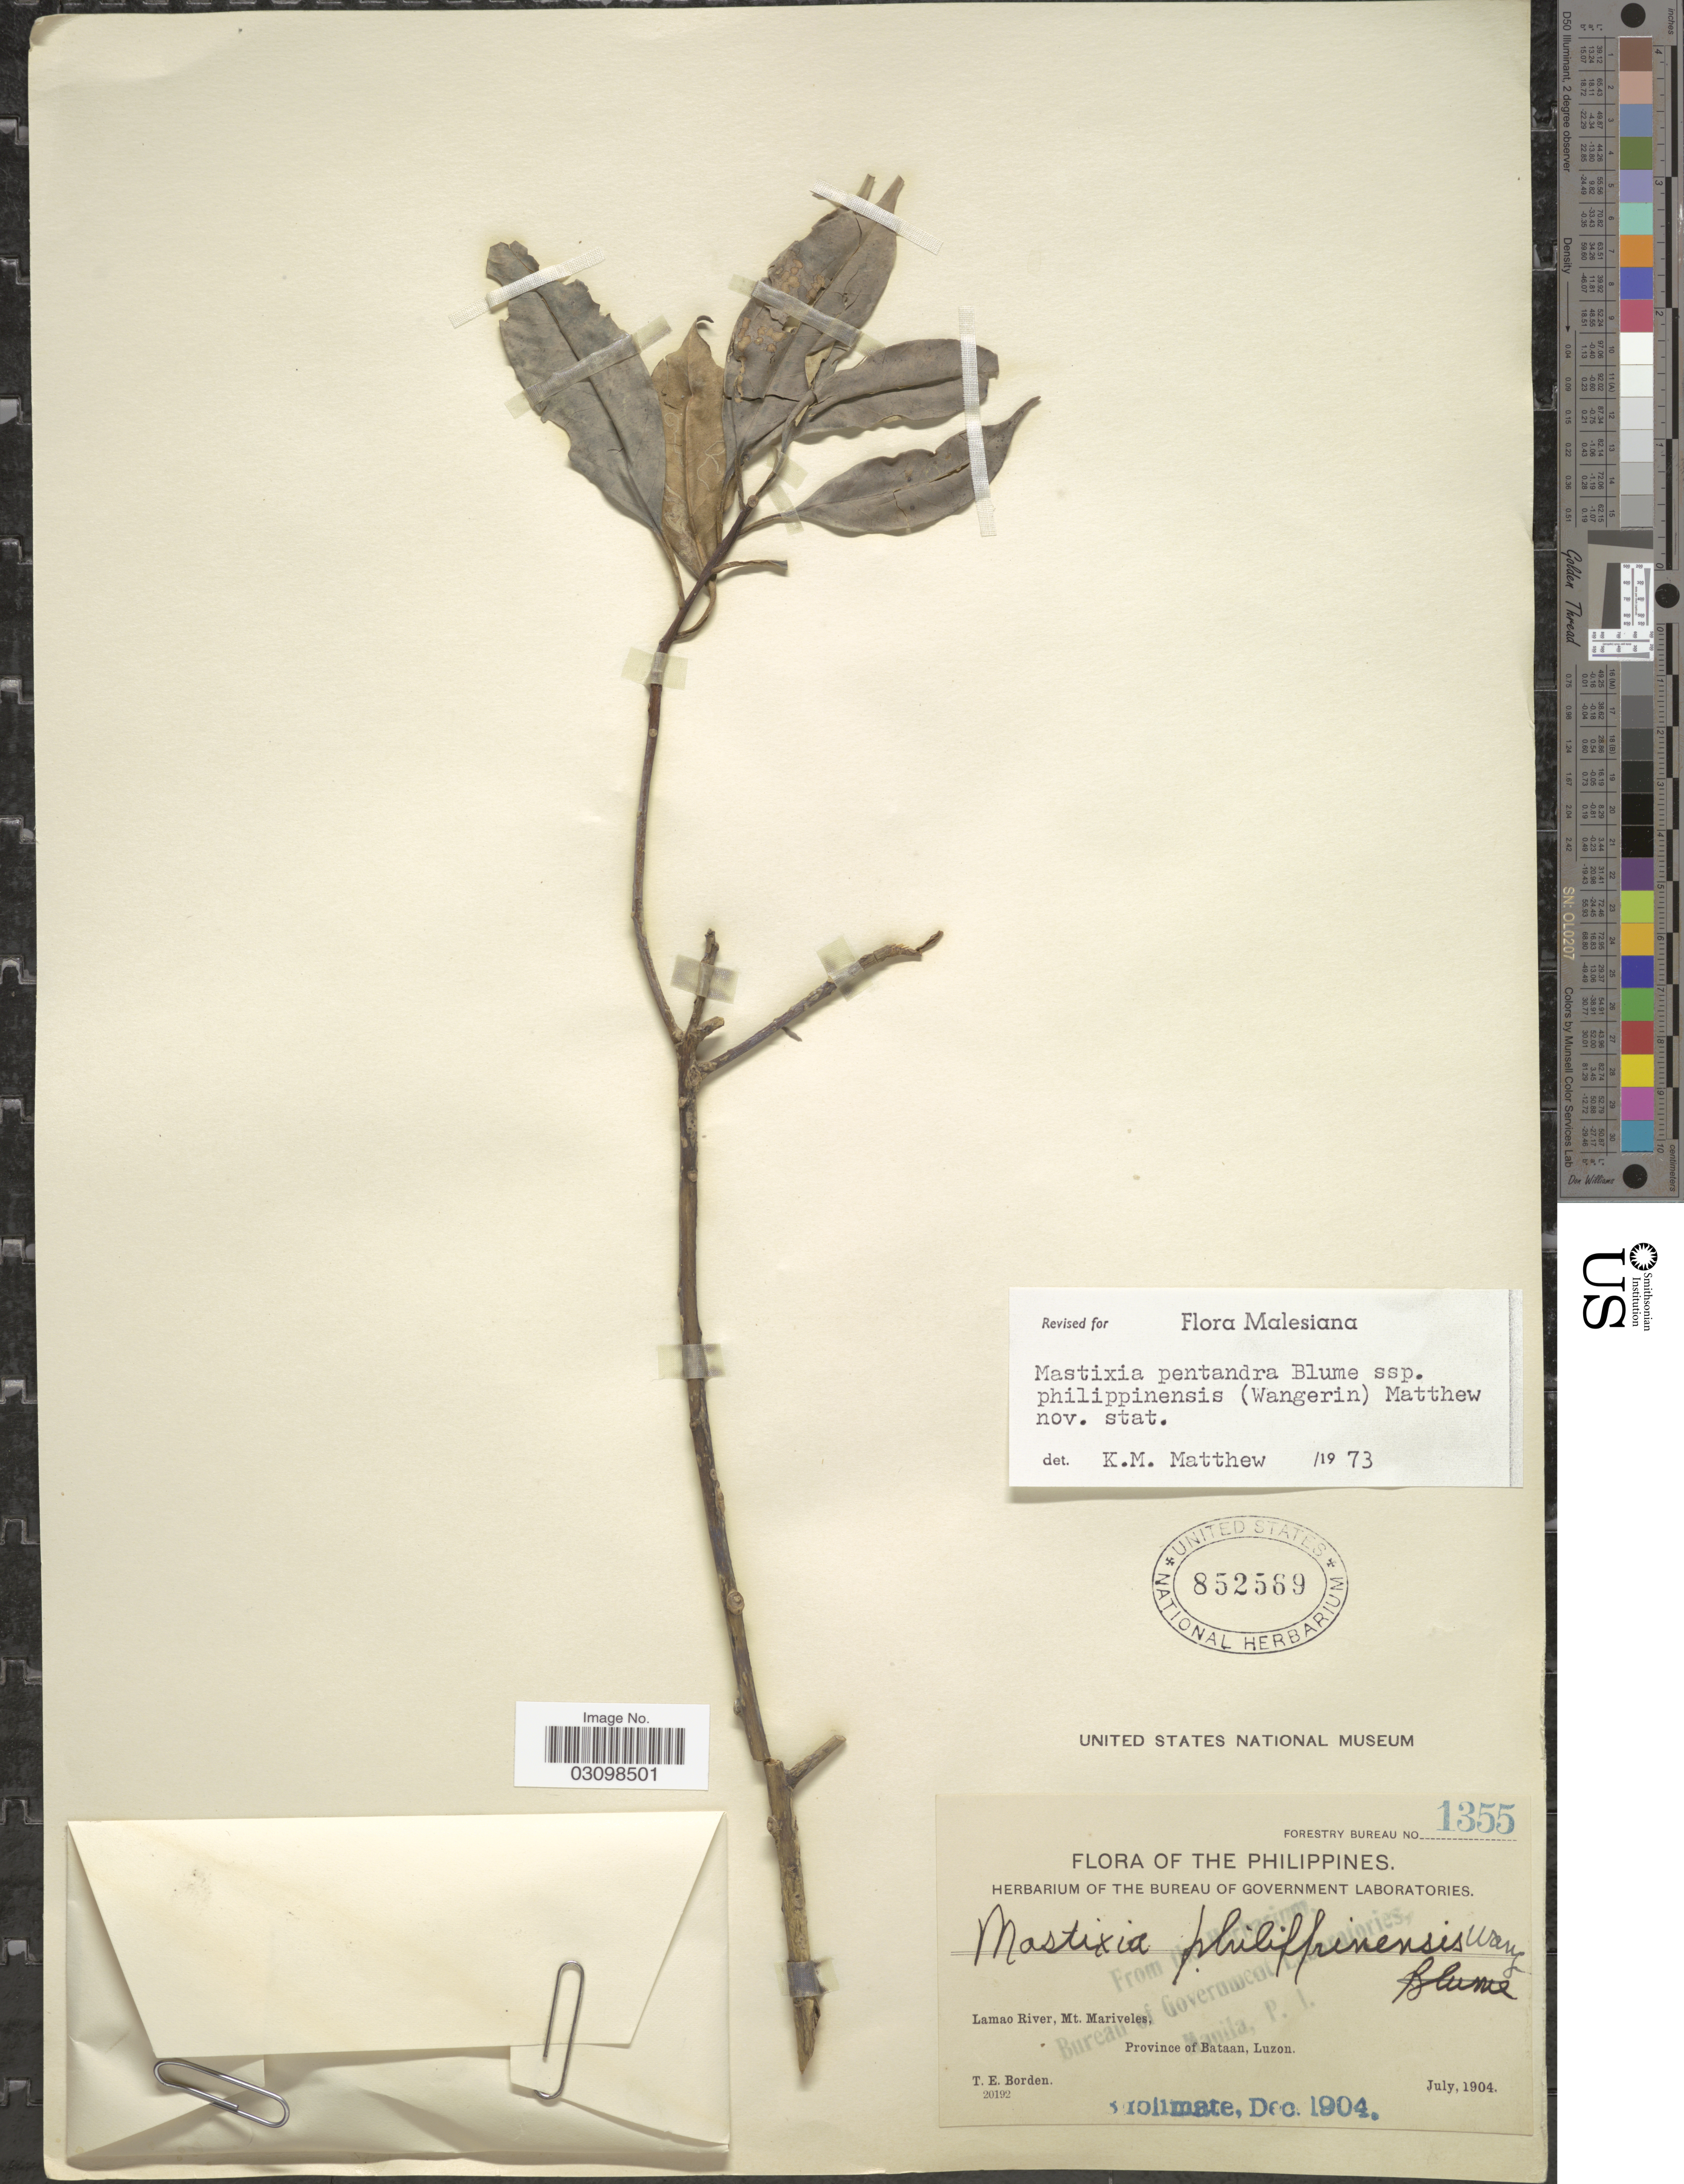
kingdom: Plantae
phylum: Tracheophyta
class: Magnoliopsida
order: Cornales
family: Nyssaceae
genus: Mastixia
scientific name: Mastixia pentandra subsp. philippinensis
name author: Wangerin & K.M. Matthew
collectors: T. E. Borden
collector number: Forestry bureau 1355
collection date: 1904-07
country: Philippines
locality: Lamao River, Mt. Mariveles, Province of Bataan, Luzon.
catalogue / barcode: US 852569